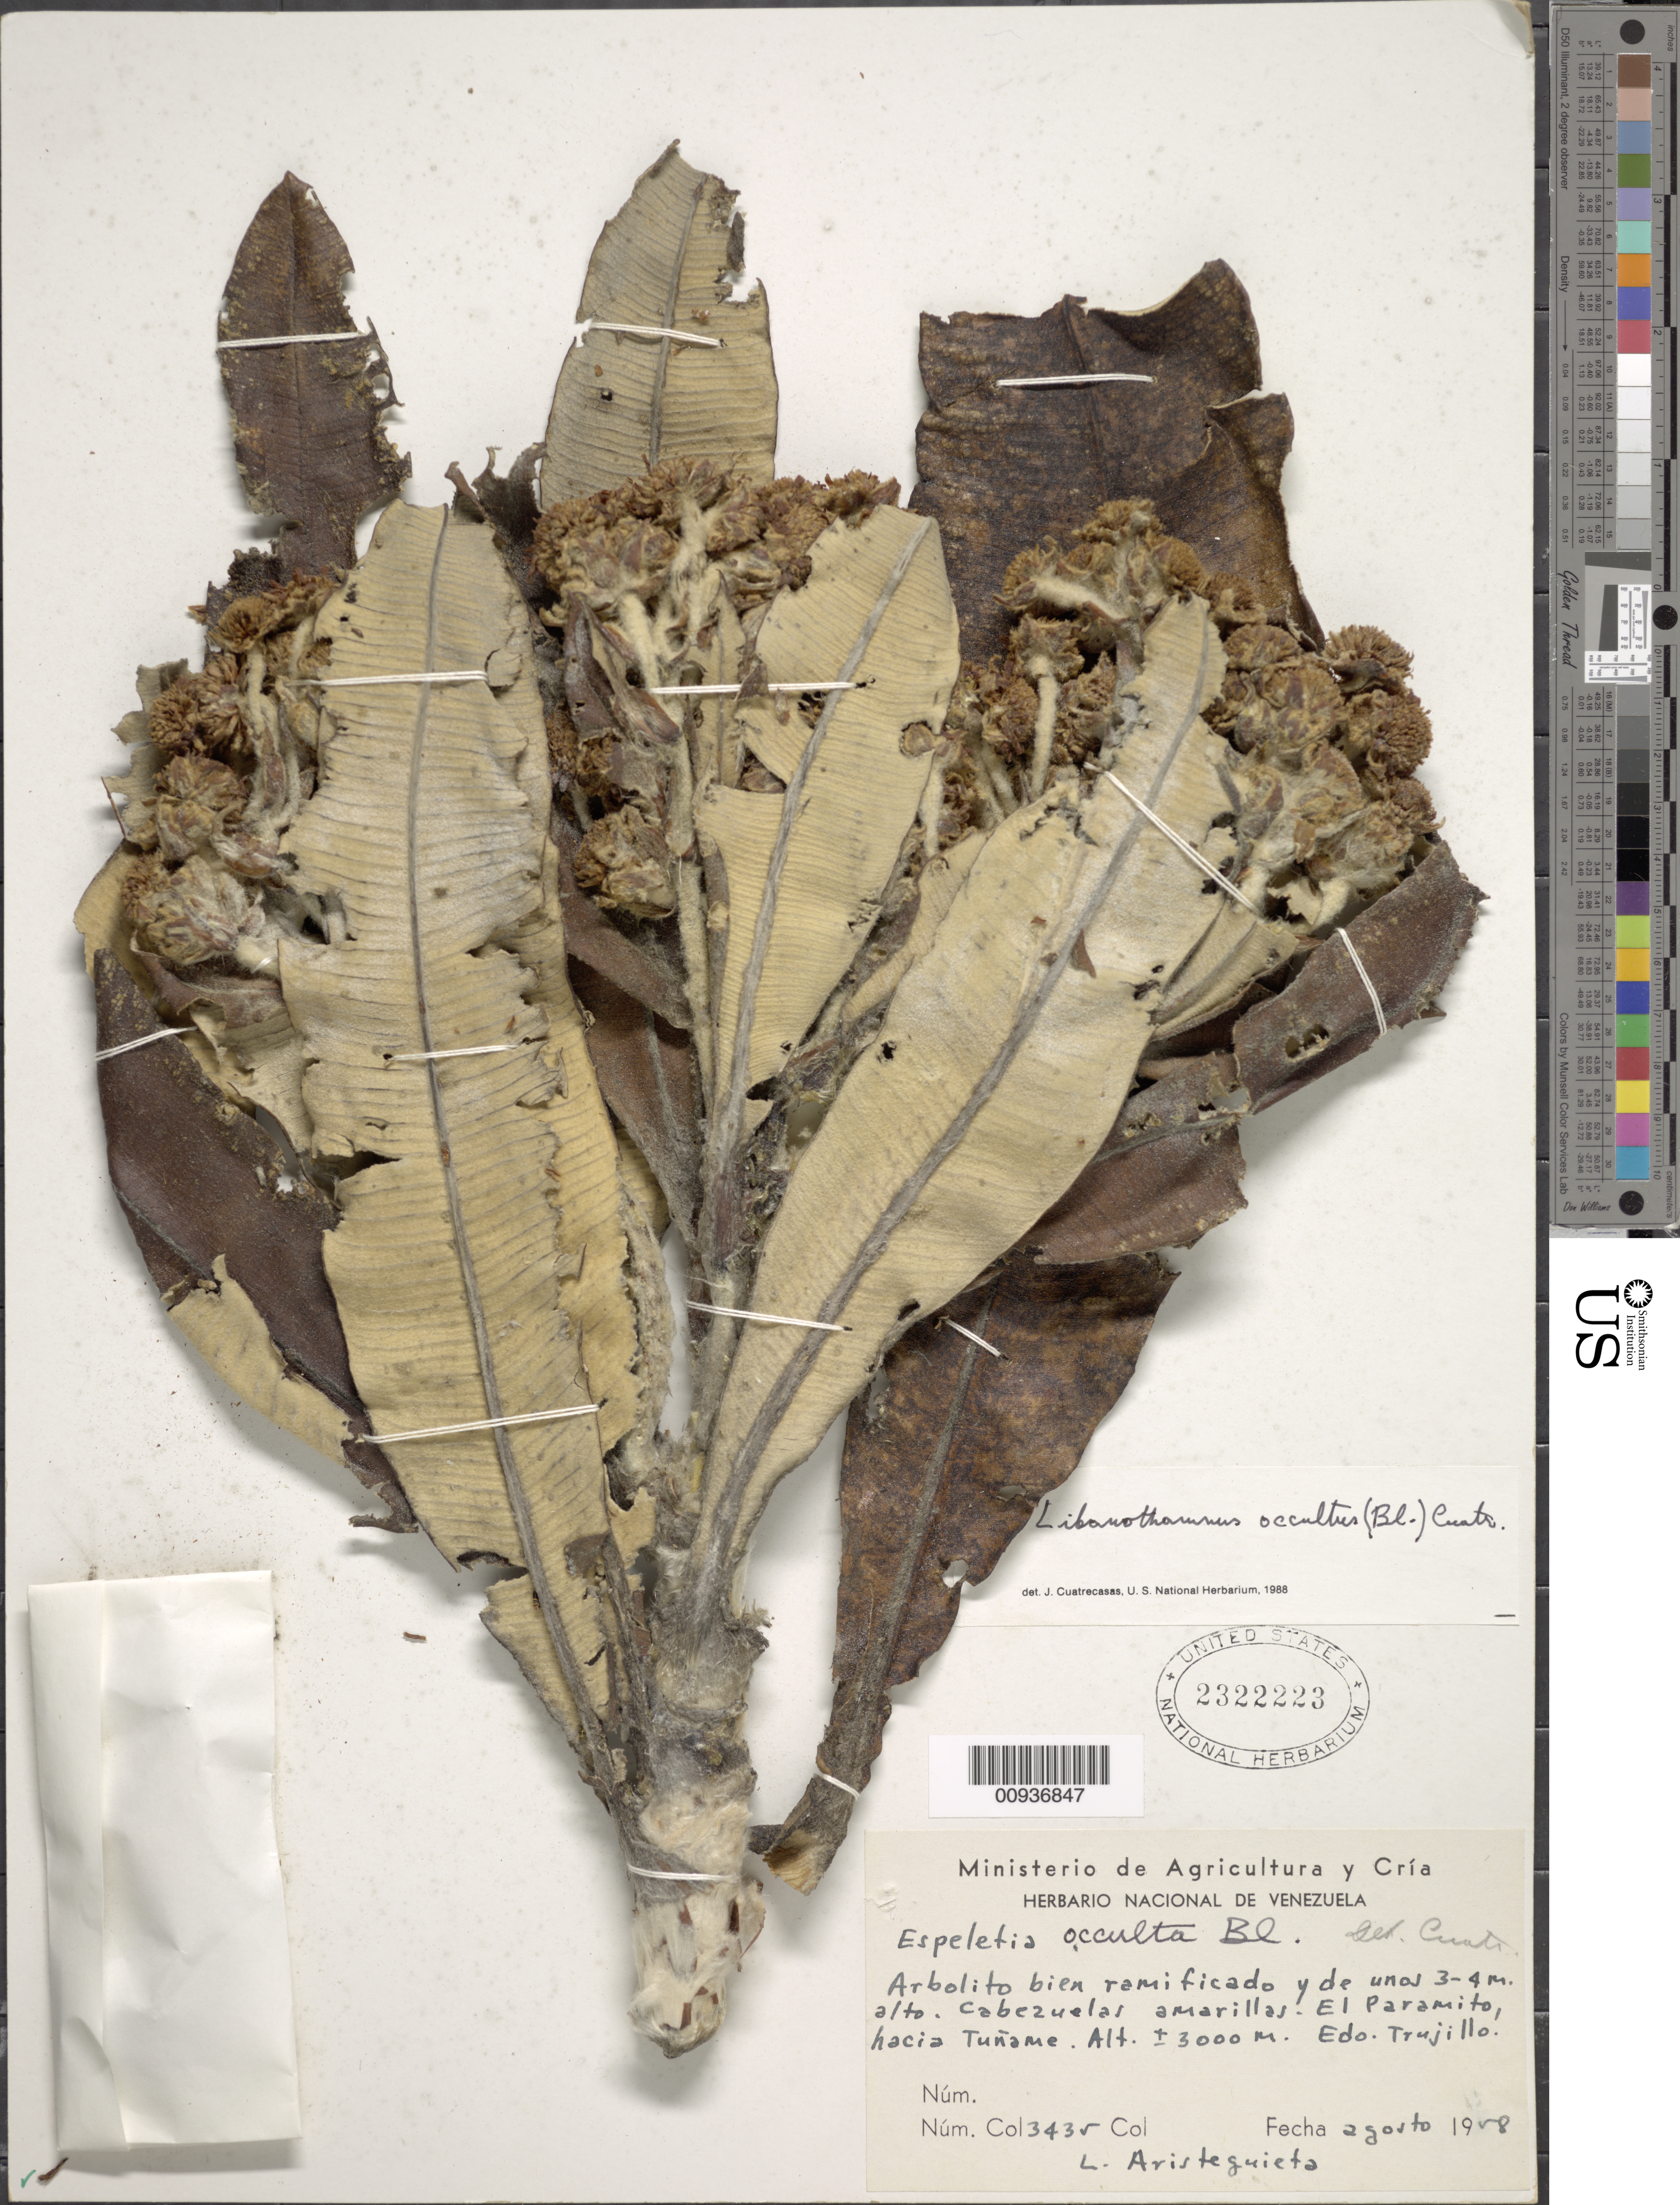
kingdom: Plantae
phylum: Tracheophyta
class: Magnoliopsida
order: Asterales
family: Asteraceae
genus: Libanothamnus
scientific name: Libanothamnus occultus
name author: (S.F. Blake) Cuatrec.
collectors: L. Aristeguieta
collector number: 3435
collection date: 1908-08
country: Venezuela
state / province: Trujillo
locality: El Paramito, hacia Tuname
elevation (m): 3000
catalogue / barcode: US 2322223